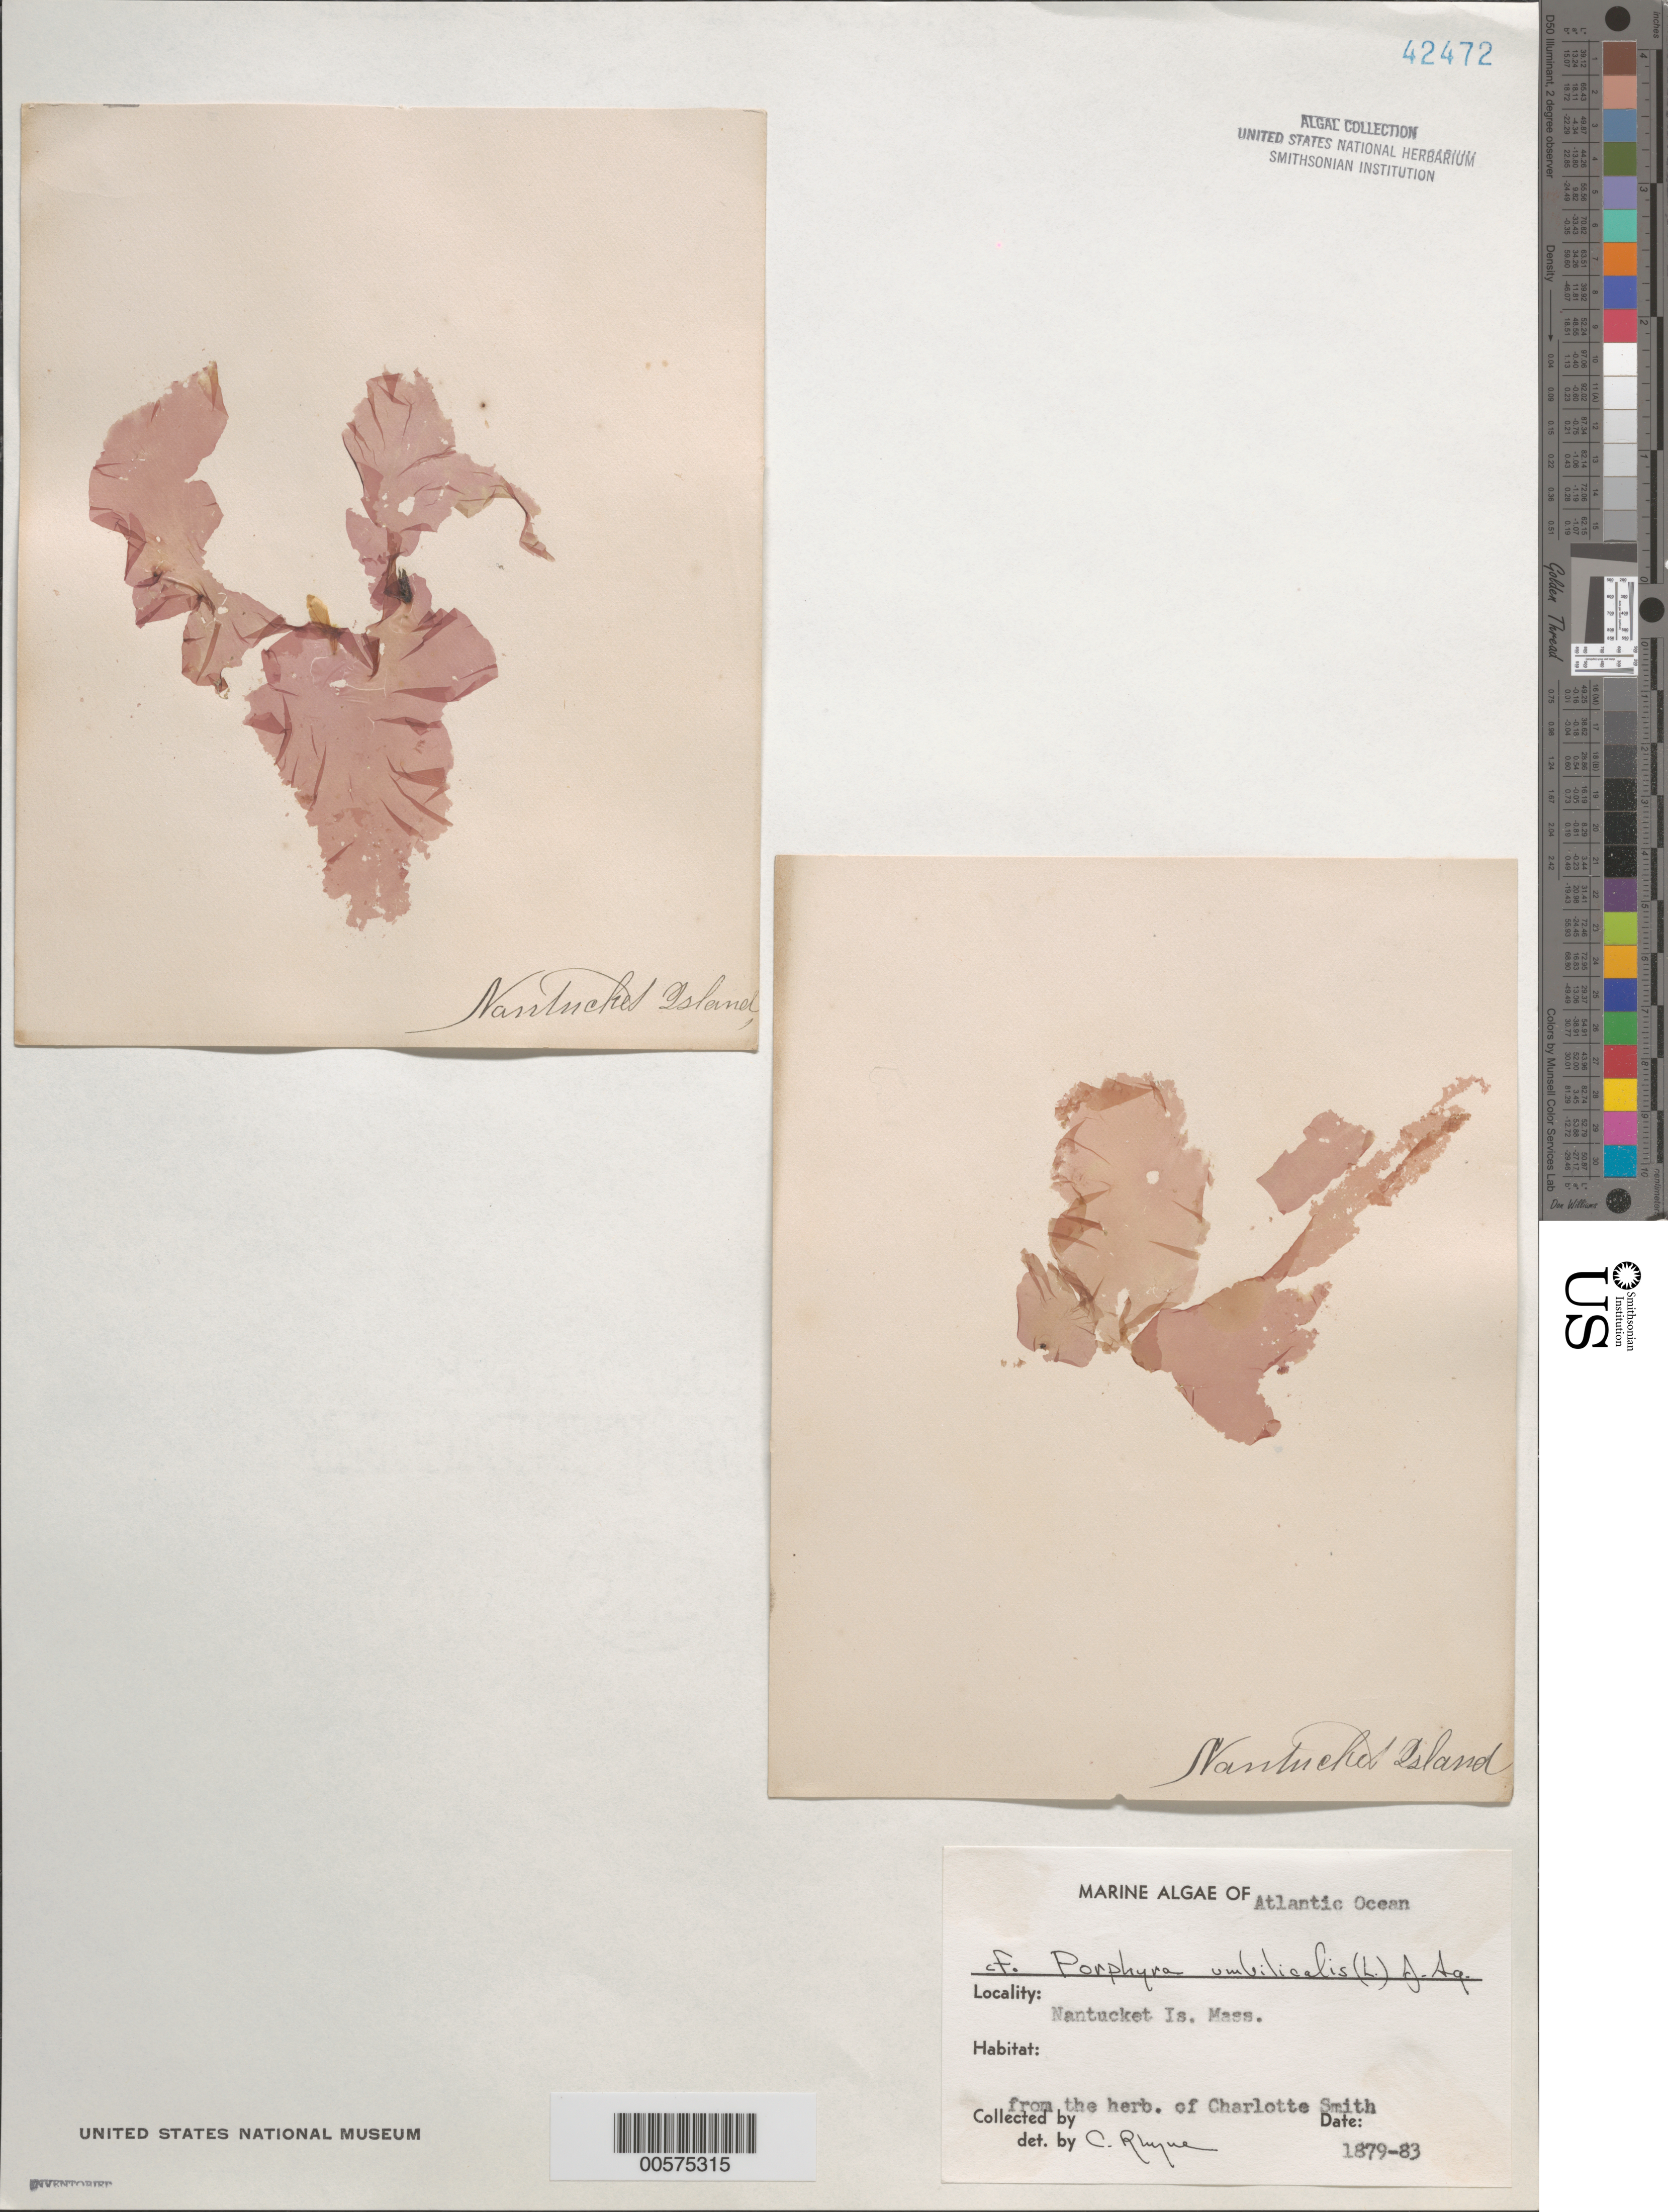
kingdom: Plantae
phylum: Rhodophyta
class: Bangiophyceae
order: Bangiales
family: Bangiaceae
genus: Porphyra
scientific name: Porphyra umbilicalis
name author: Kütz.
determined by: Rhyne, C. F.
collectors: C. Smith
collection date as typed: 1879 to -- --- 1883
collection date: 1879/1883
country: United States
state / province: Massachusetts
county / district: Nantucket County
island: Nantucket Island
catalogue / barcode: US 42472